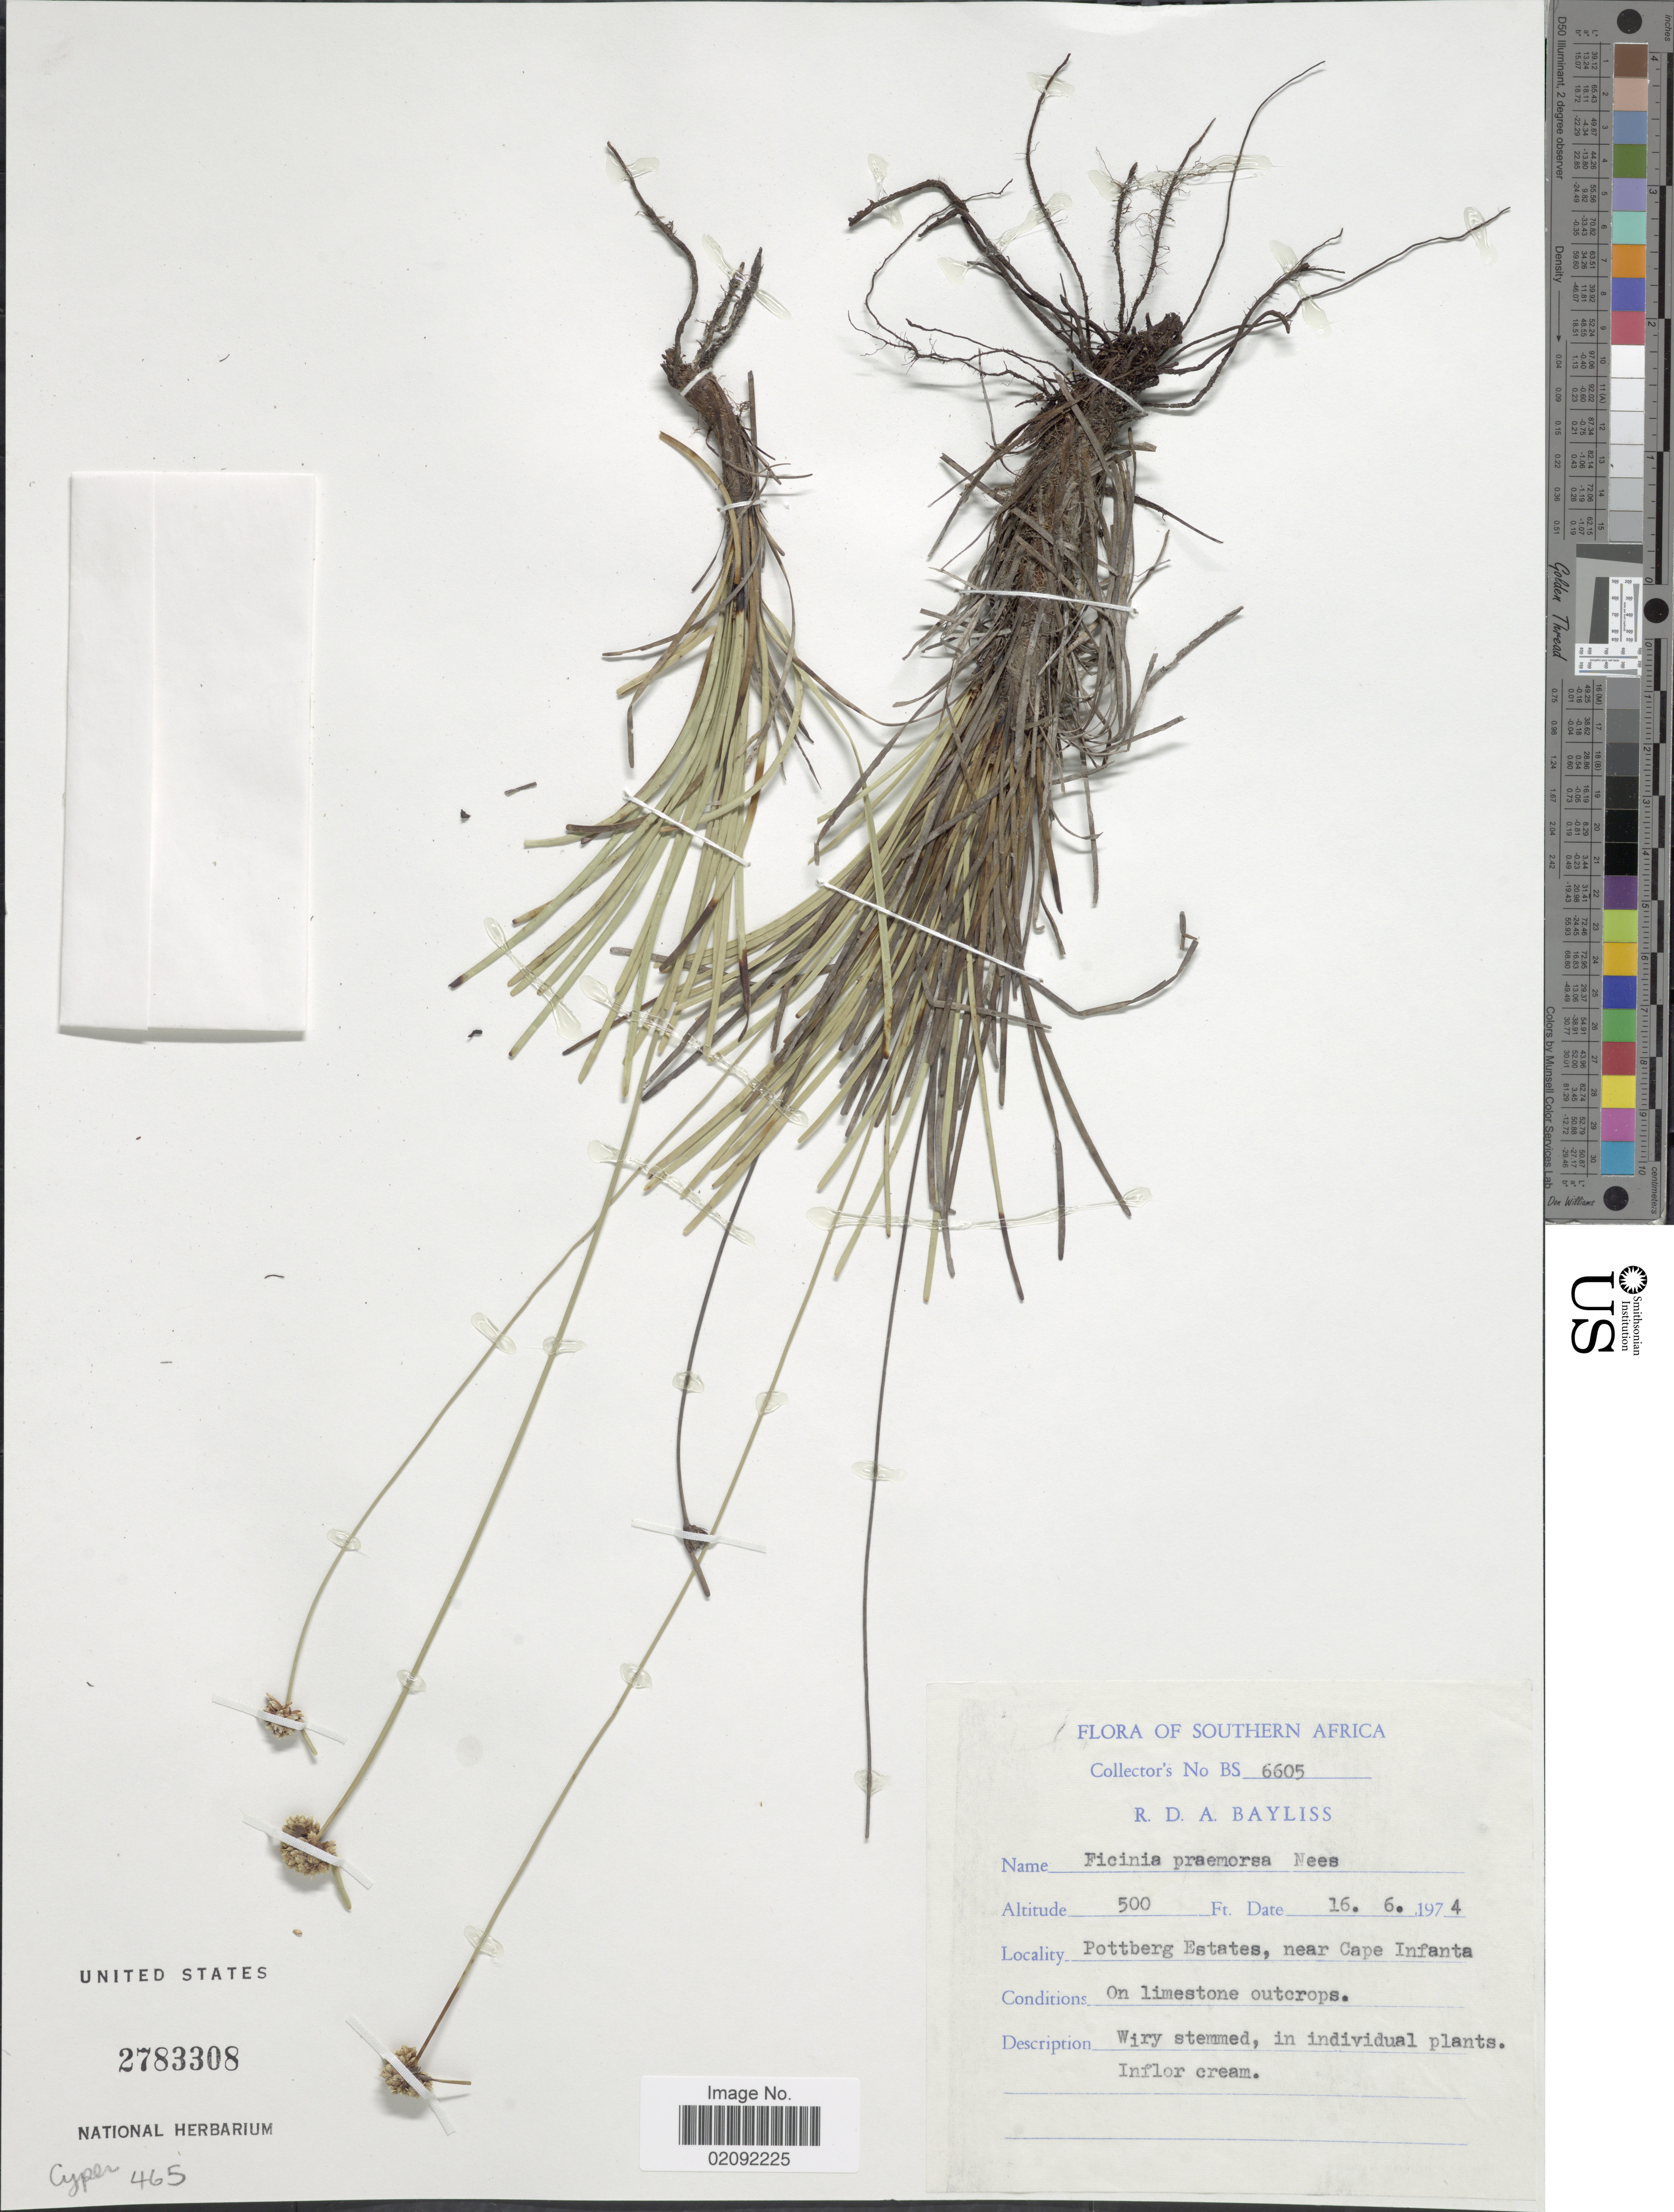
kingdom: Plantae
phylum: Tracheophyta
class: Liliopsida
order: Poales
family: Cyperaceae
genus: Ficinia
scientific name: Ficinia praemorsa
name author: Nees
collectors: R. Bayliss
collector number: BS 6605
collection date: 1974-06-16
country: South Africa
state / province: Western Cape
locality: Southern Africa, Pottberg Estates, near Cape Infanta, On limestone outcrops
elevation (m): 152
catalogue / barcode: US 2783308